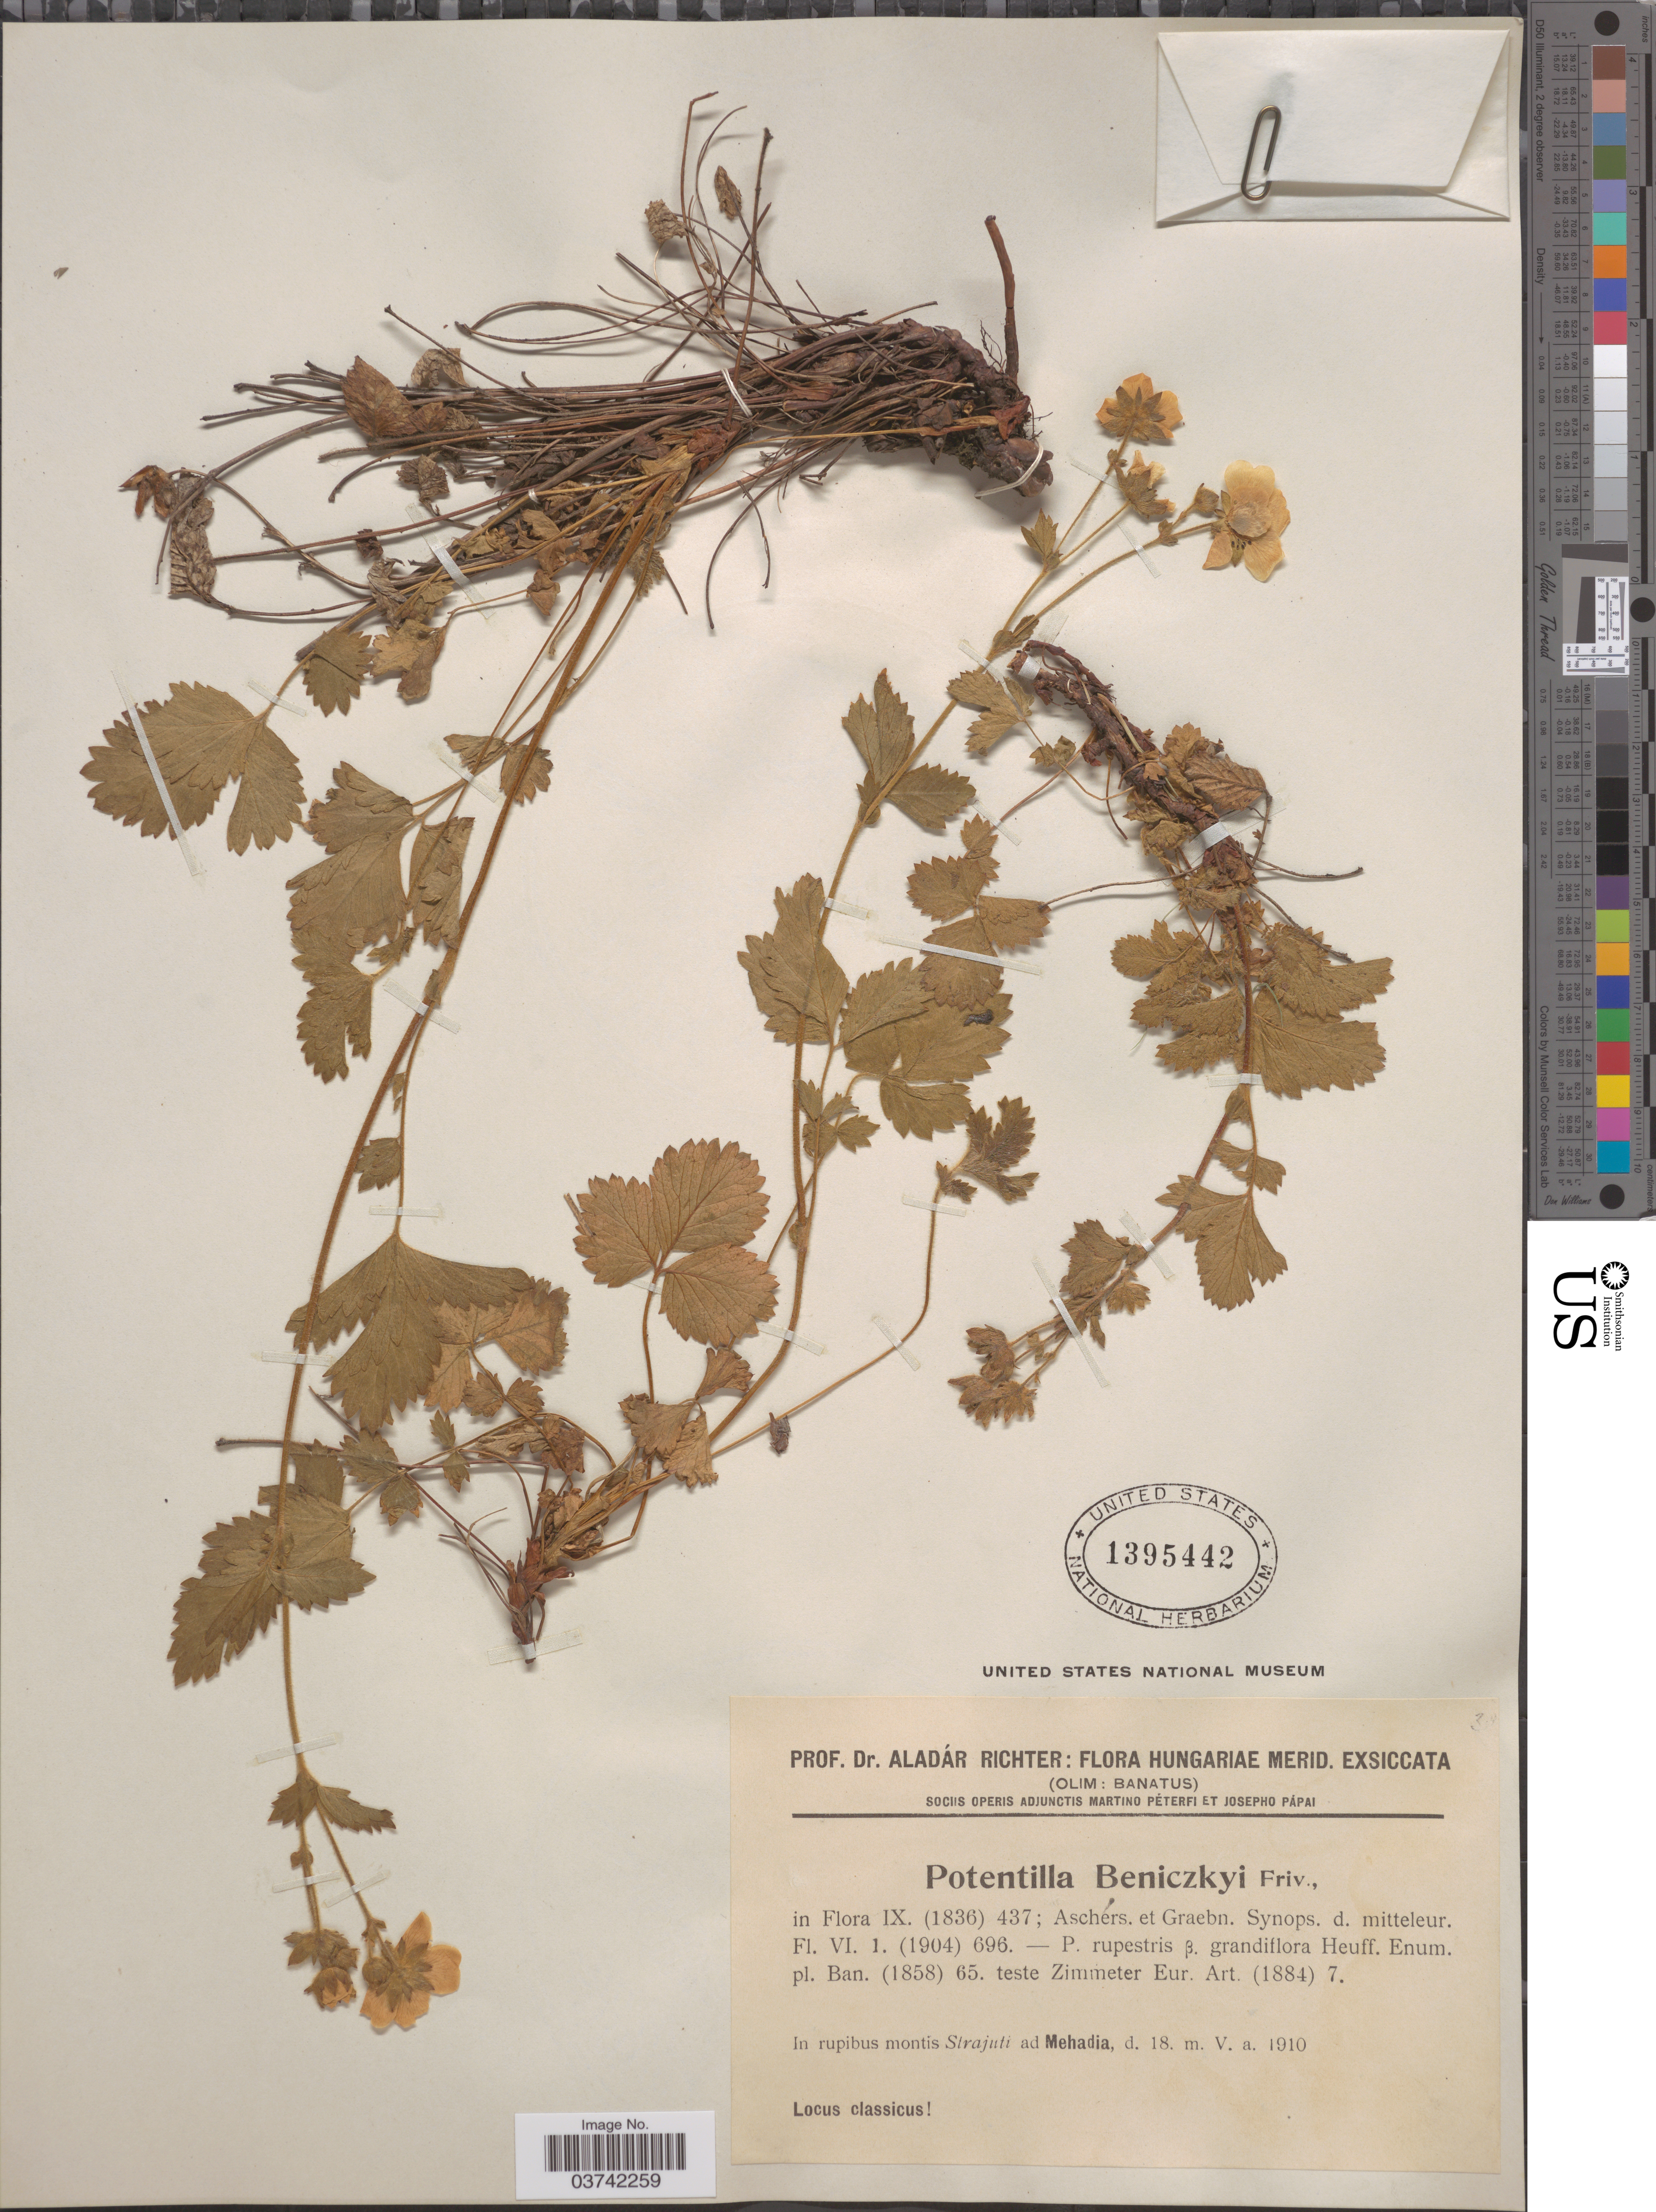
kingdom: Plantae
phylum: Tracheophyta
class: Magnoliopsida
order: Rosales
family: Rosaceae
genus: Potentilla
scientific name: Potentilla beniczkyi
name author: Friv.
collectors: A. Richter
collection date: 1910-05-18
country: Hungary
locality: Hungariae merid. Olim: Banatus. In rupibus montis Strajuti ad Mehadia.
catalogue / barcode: US 1395442